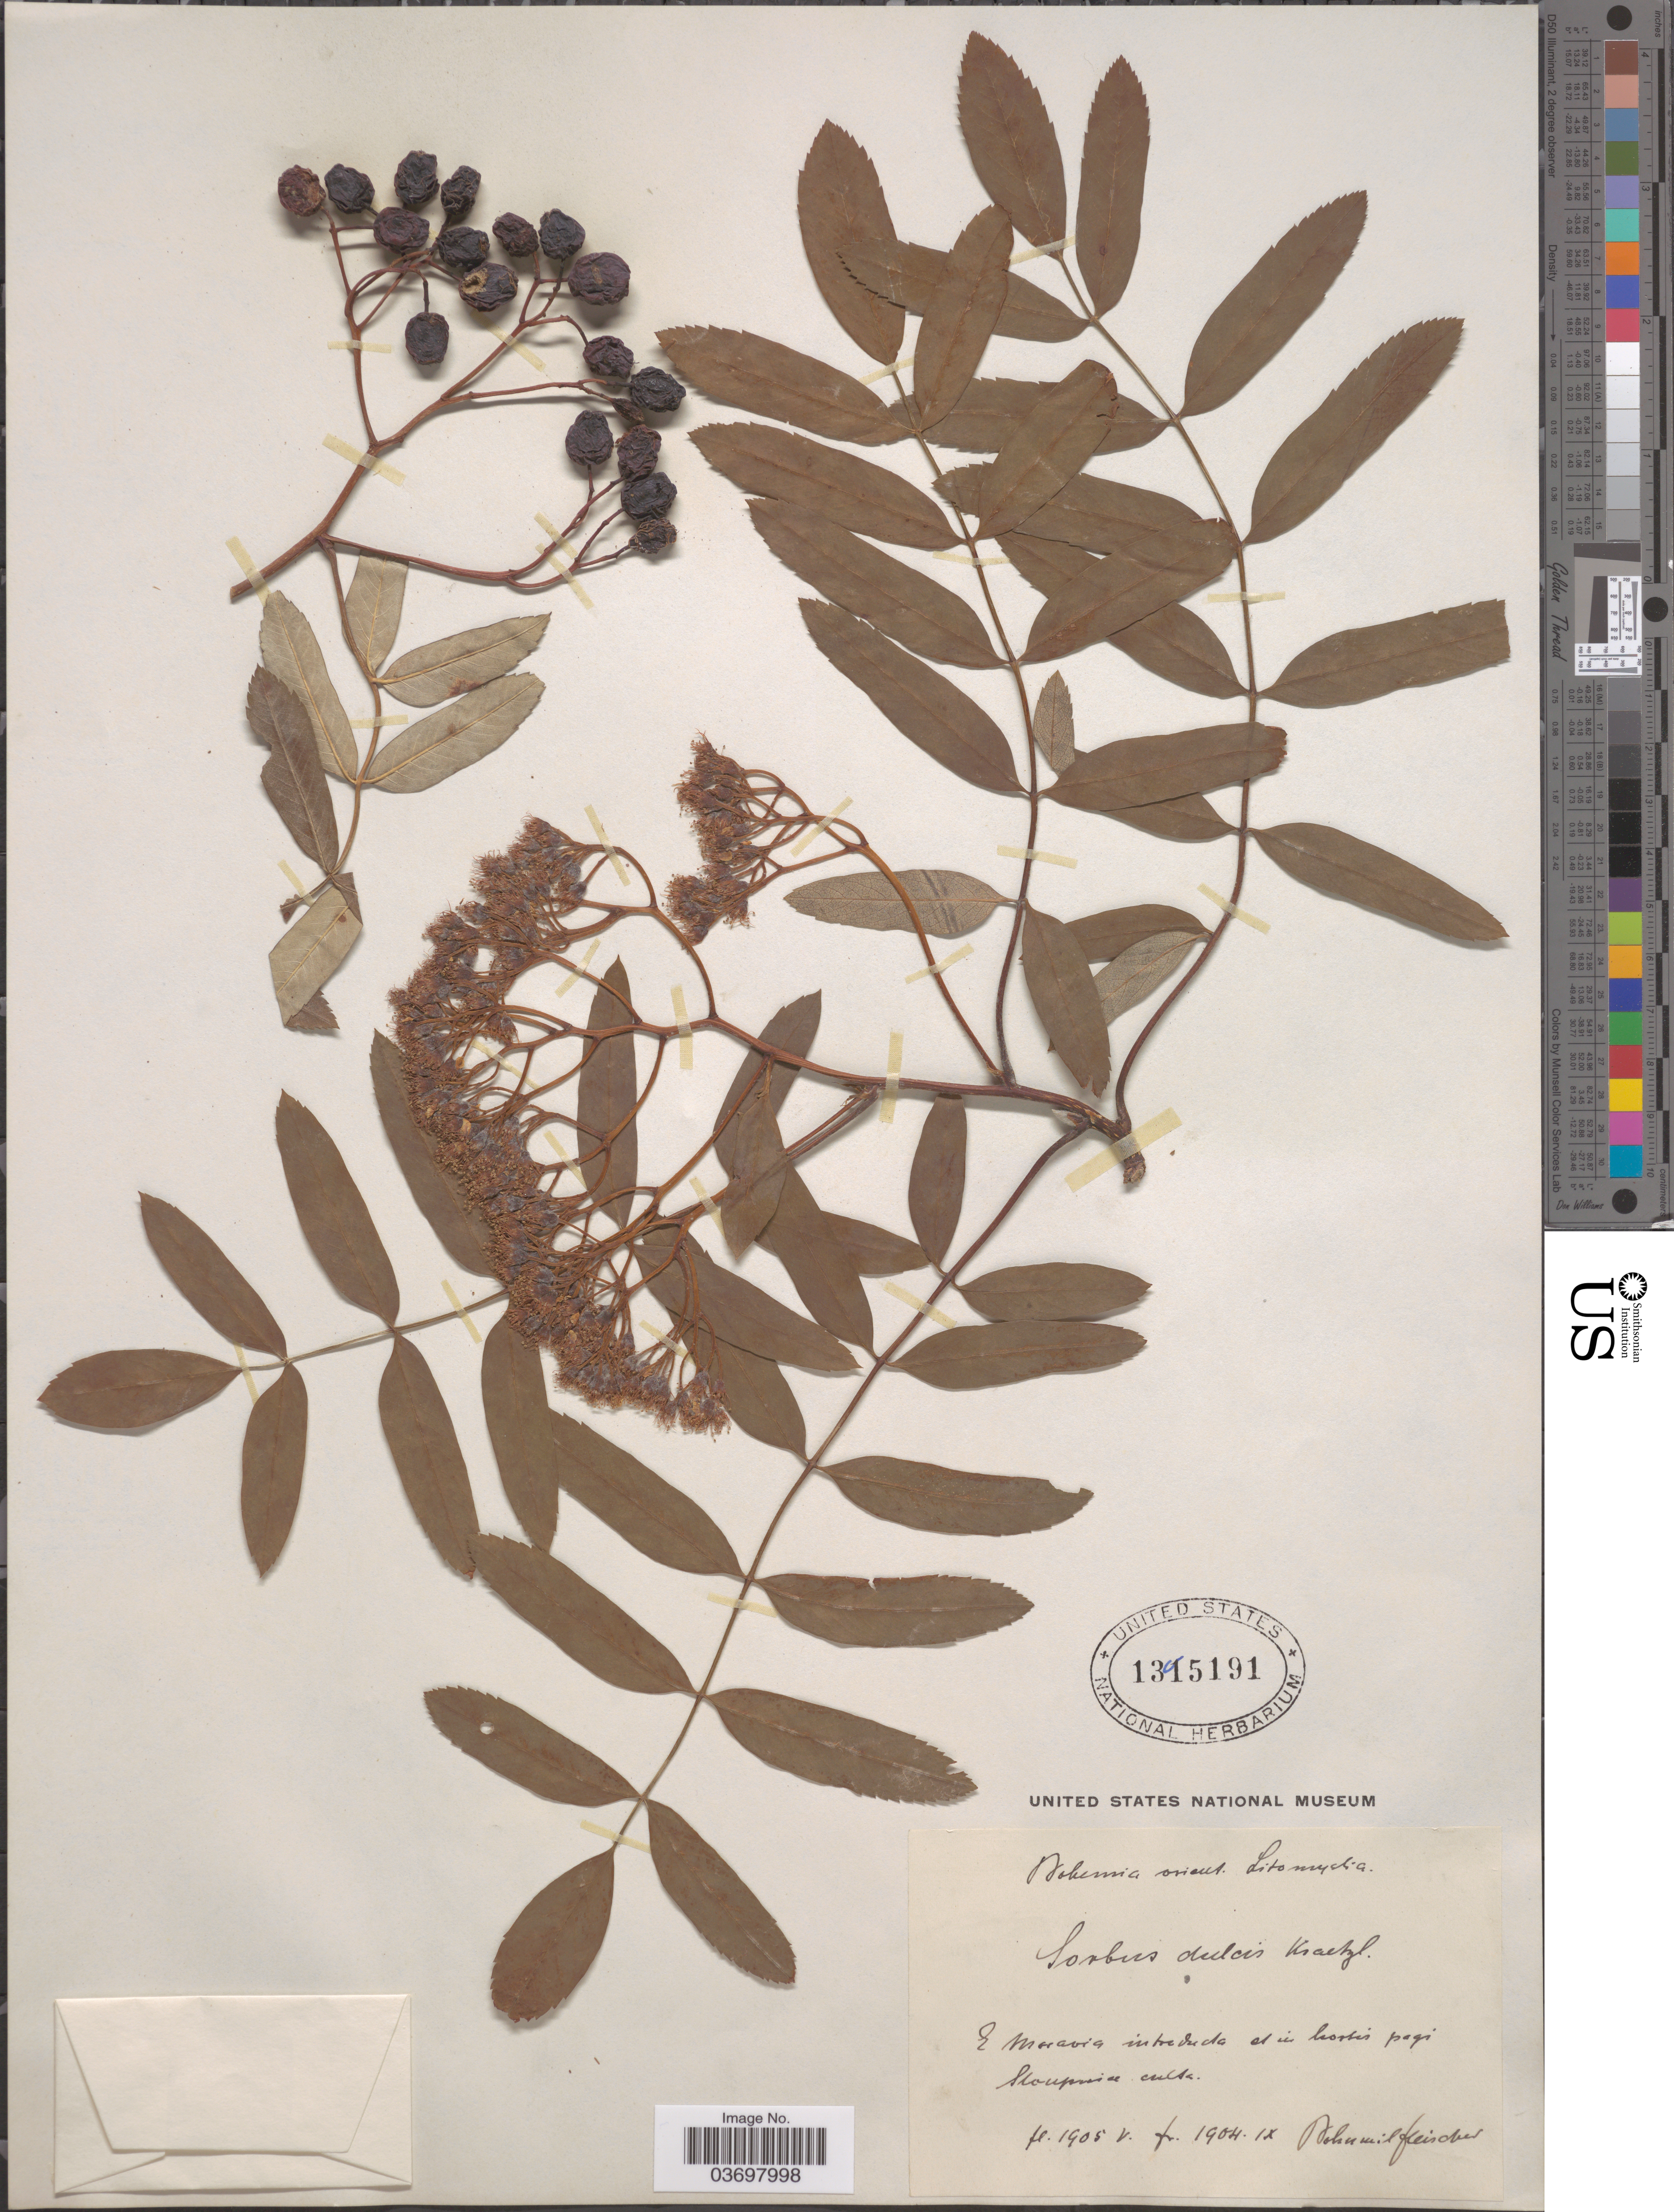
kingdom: Plantae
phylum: Tracheophyta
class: Magnoliopsida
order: Rosales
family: Rosaceae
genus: Sorbus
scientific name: Sorbus dulcis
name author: Dippel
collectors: B. Fleischer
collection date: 1904-09/1905-05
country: Czechia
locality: Bohemia orient. E Moravia intreduda et in hortis pagi Sloupniae.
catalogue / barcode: US 1395191